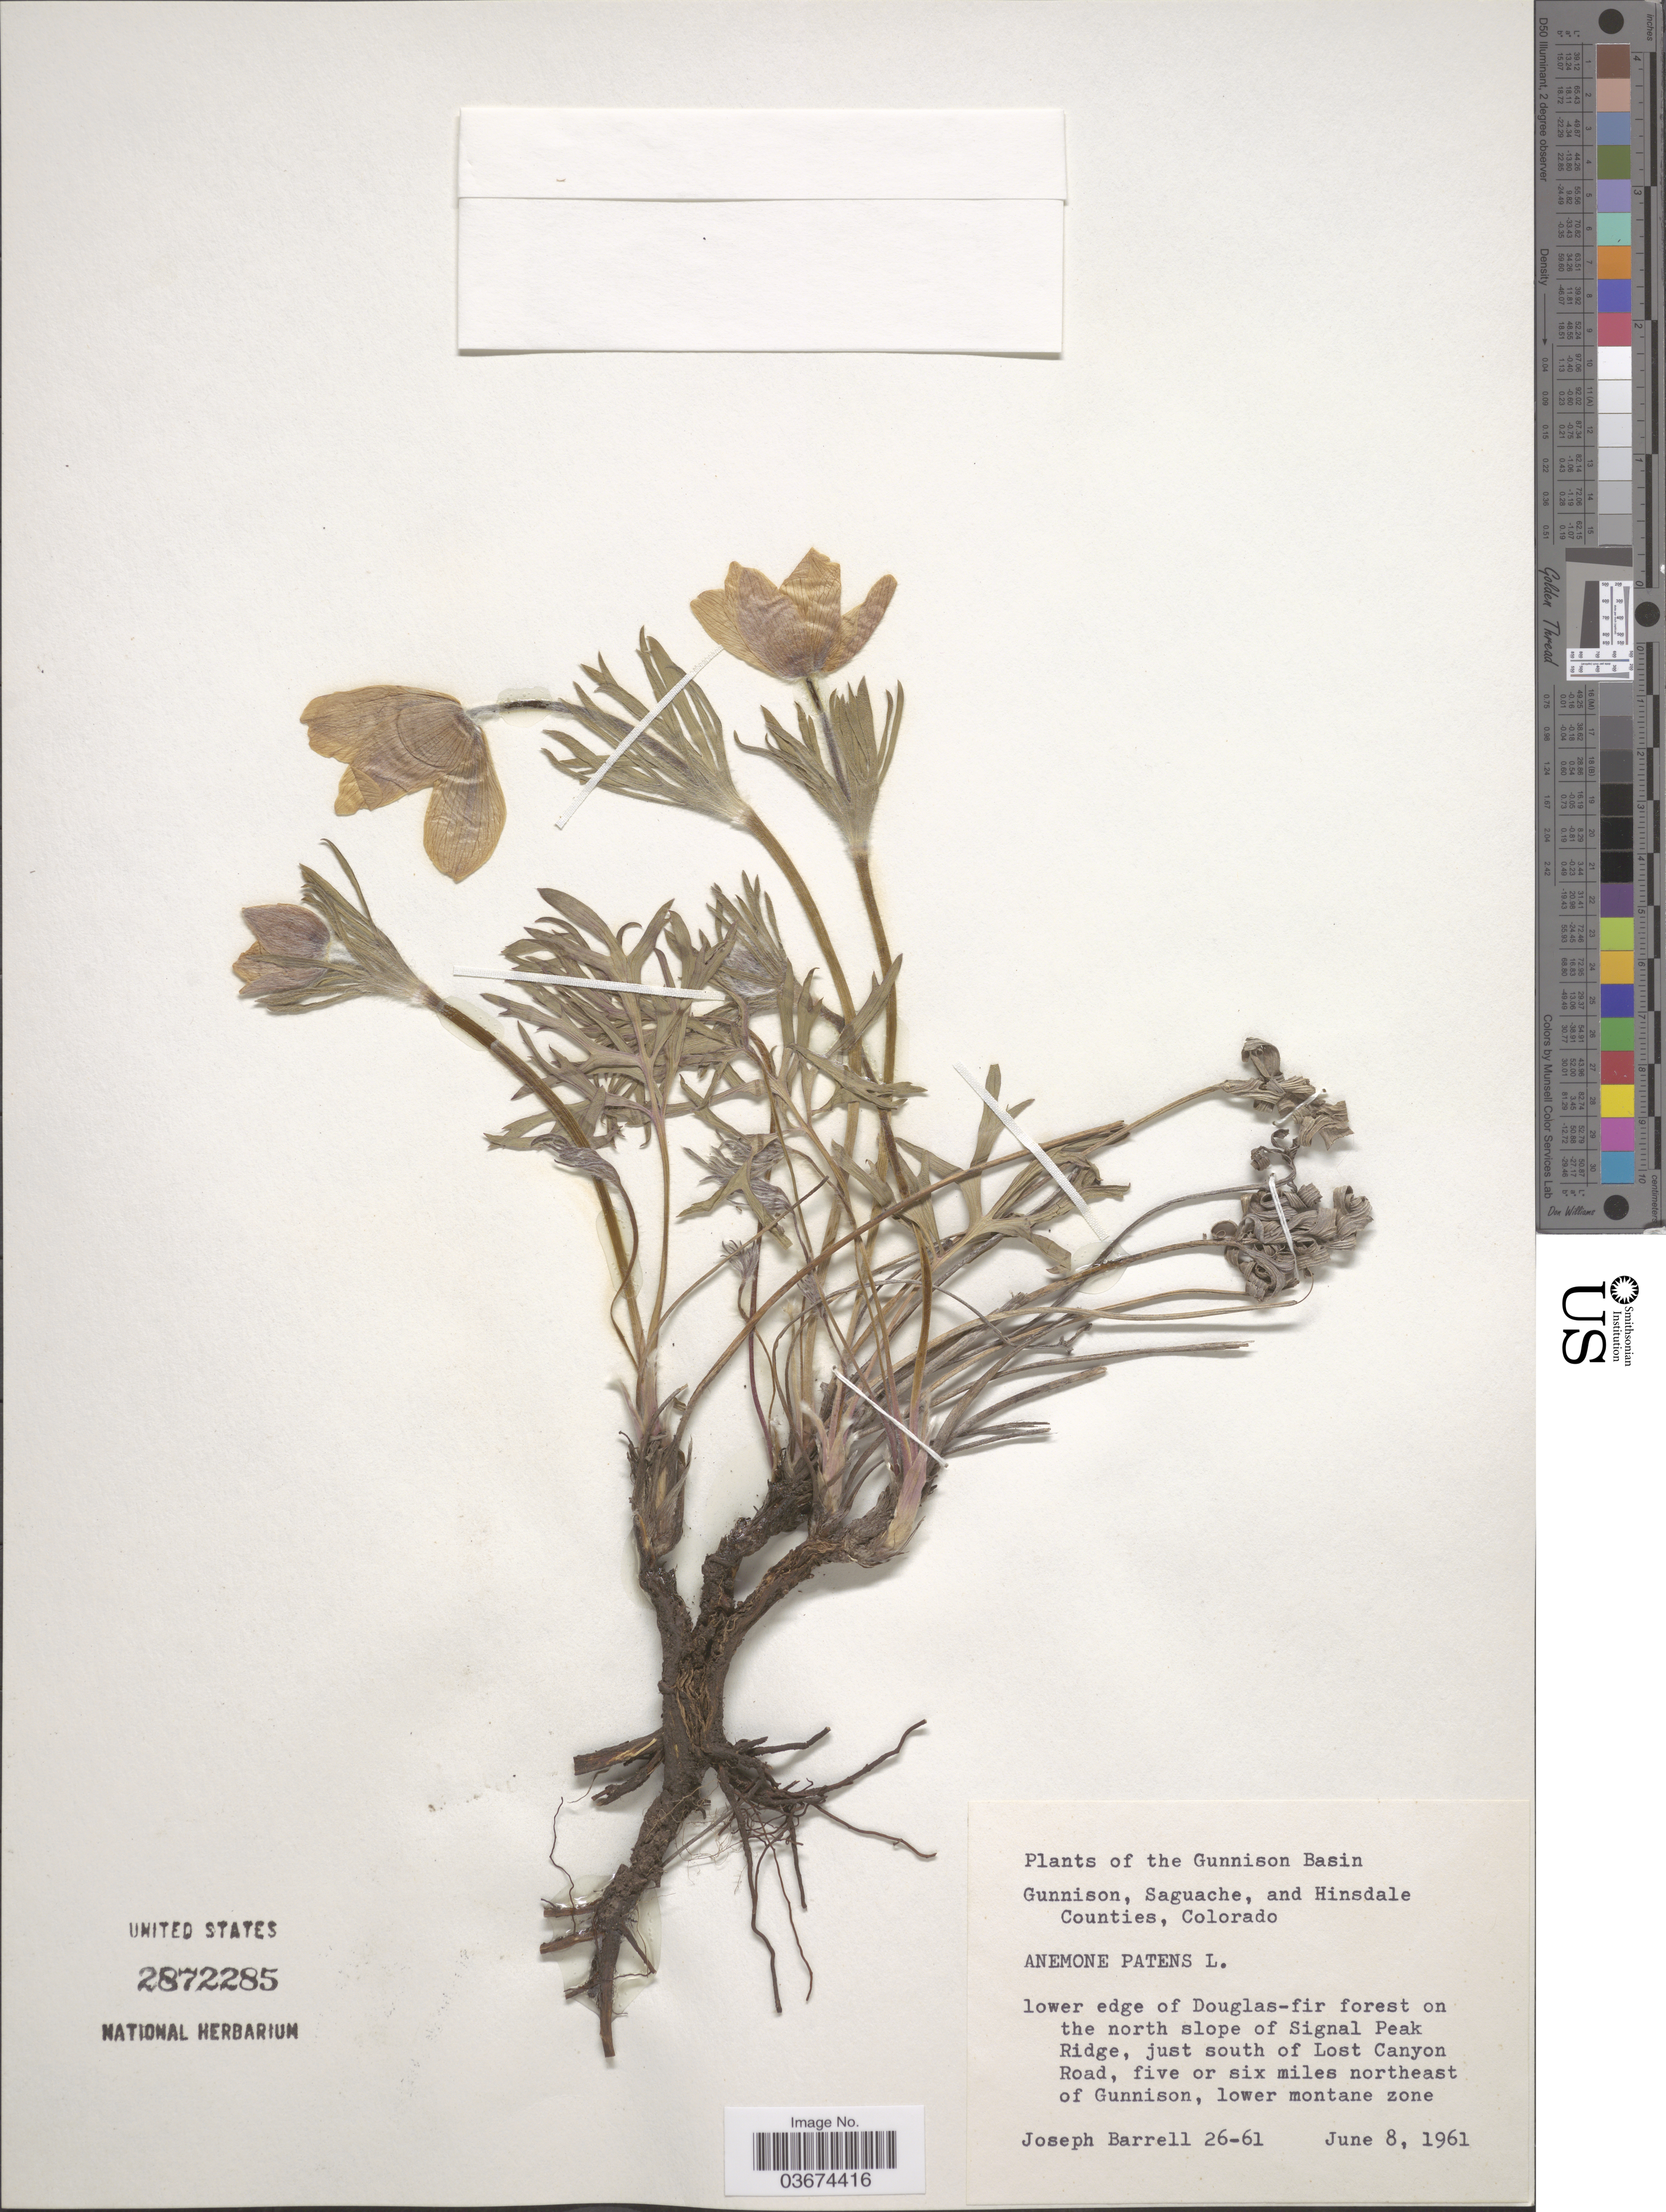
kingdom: Plantae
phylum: Tracheophyta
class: Magnoliopsida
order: Ranunculales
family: Ranunculaceae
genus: Pulsatilla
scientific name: Pulsatilla nuttalliana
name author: (DC.) Bercht. & J. Presl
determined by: Strong, Mark T., (BOT), Smithsonian Institution - National Museum of Natural History (UNITED STATES)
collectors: J. Barrell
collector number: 26-61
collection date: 1961-06-08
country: United States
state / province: Colorado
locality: The Gunnison Basin. On the north slope of Signal Peak Ridge, just south of Lost Canyon Road, five or six miles northeast of Gunnison. Gunnison.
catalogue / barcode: US 2872285